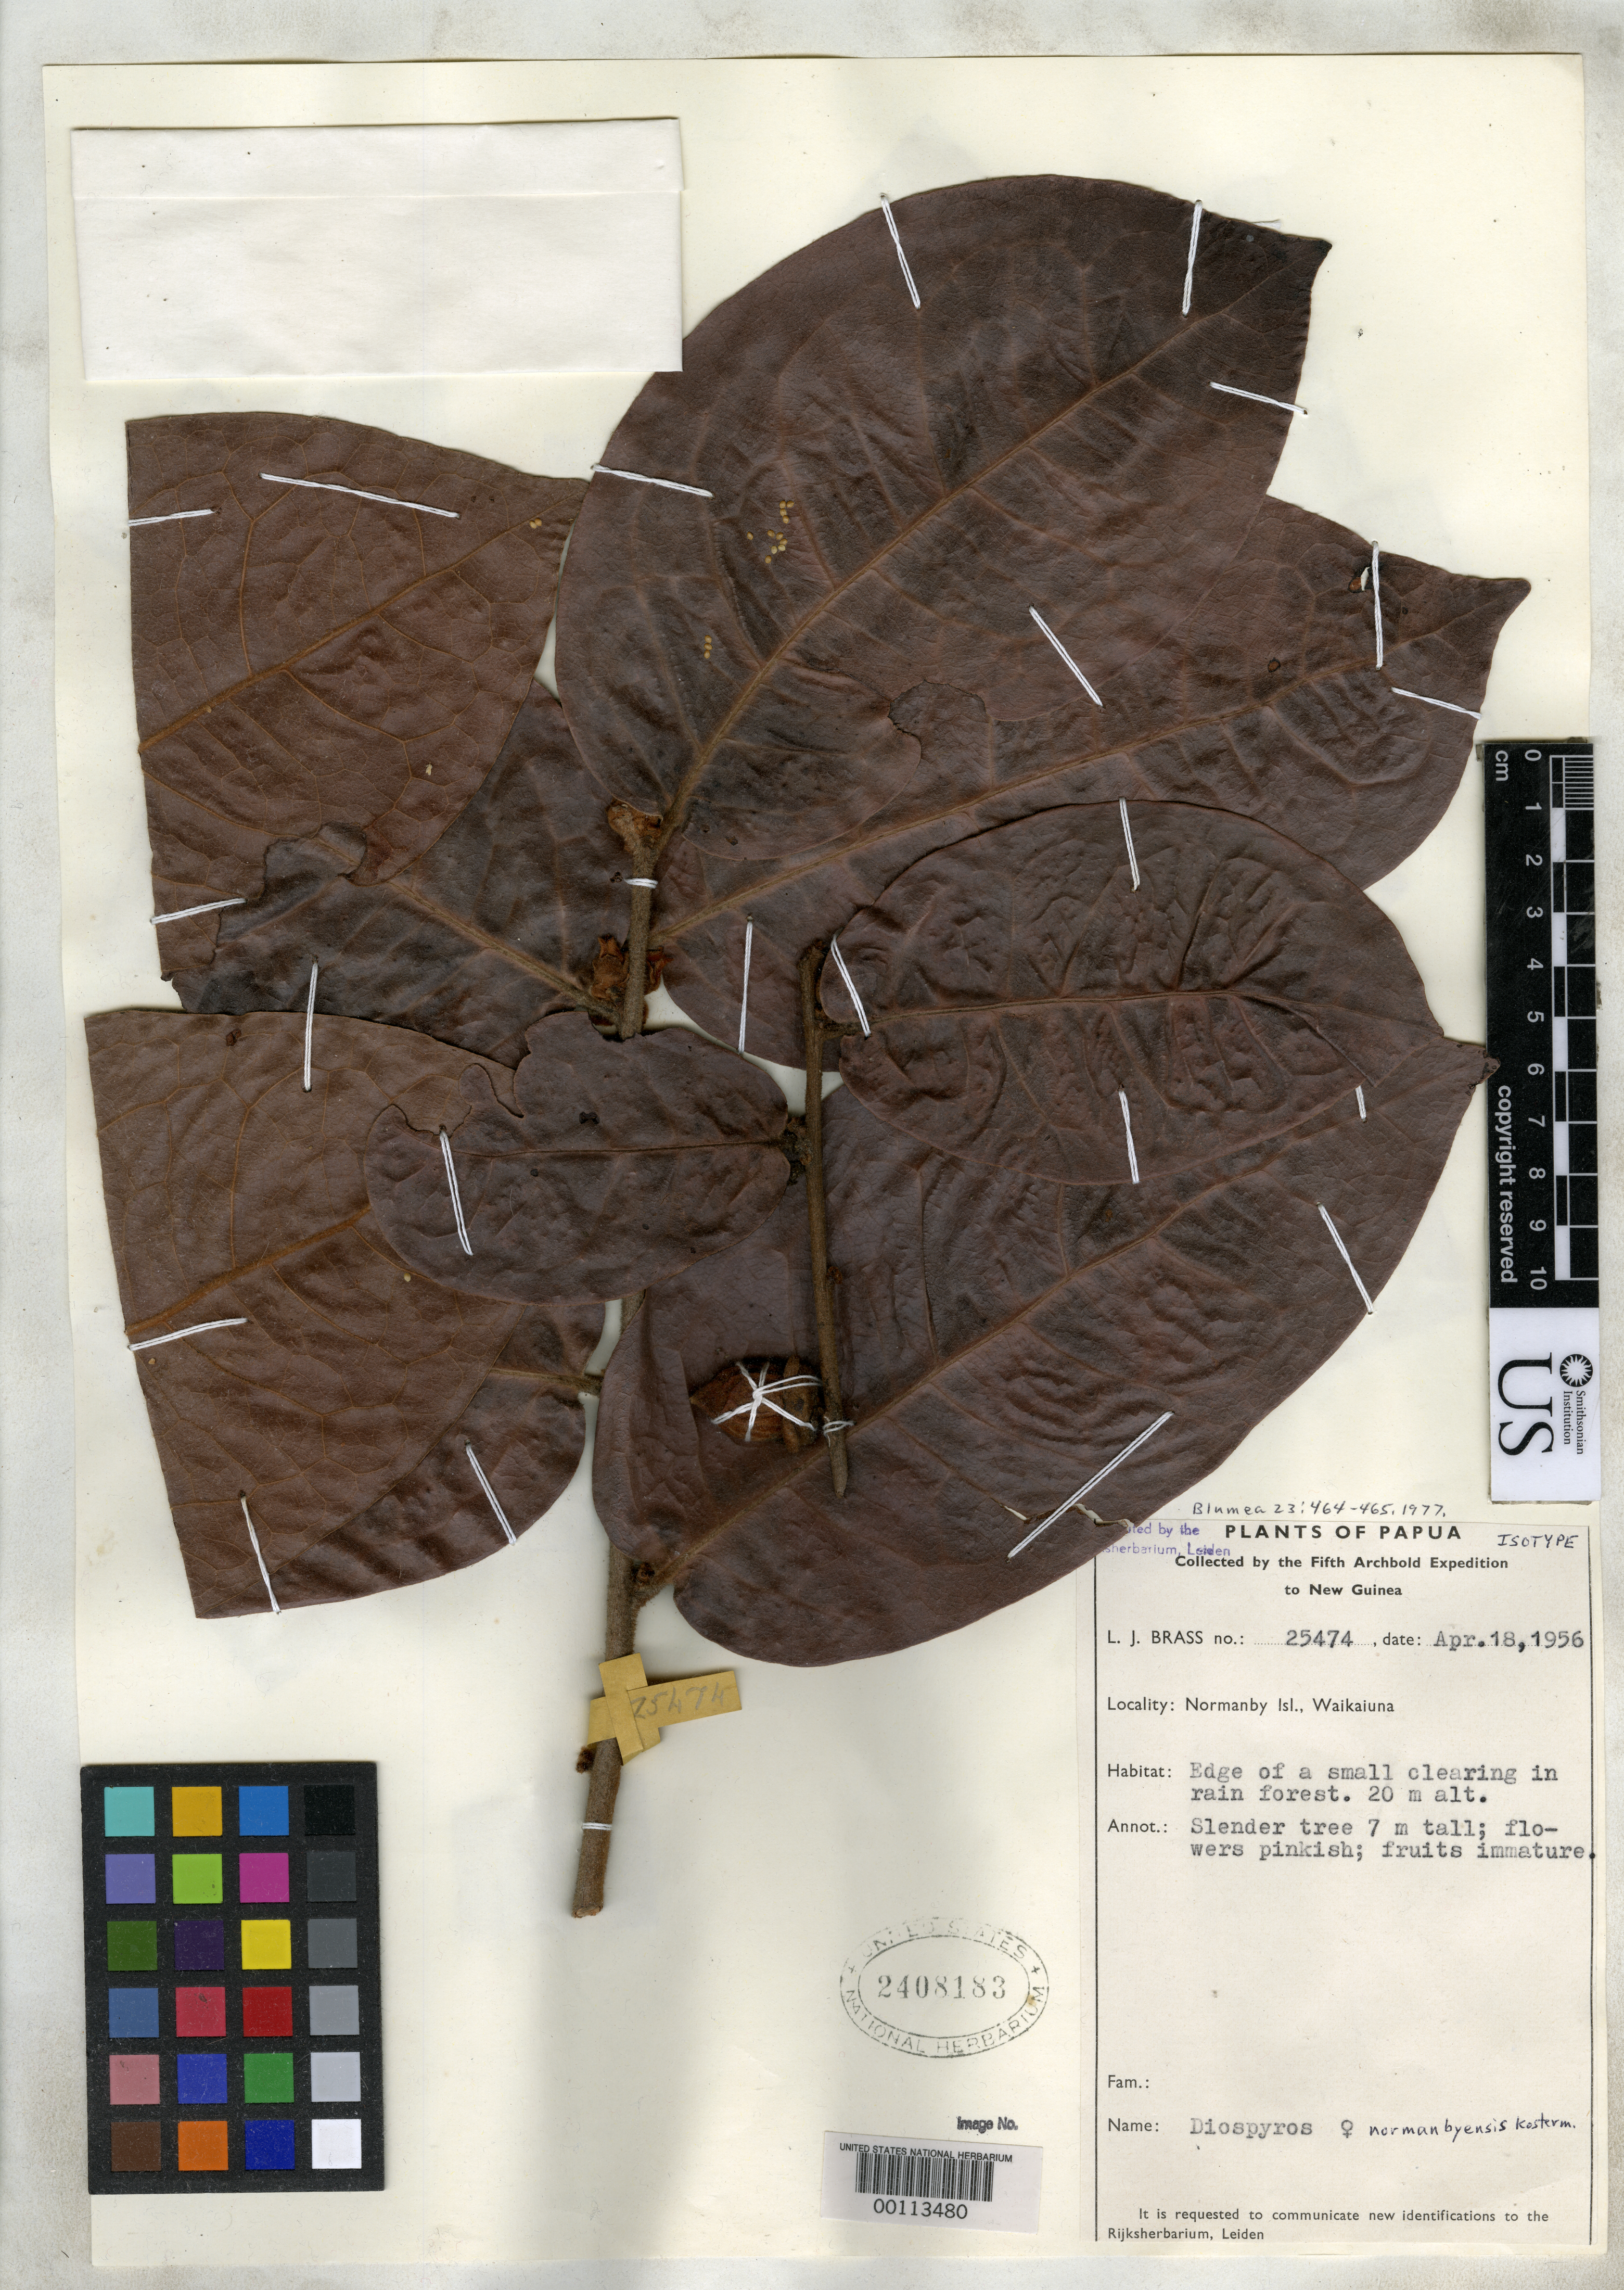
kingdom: Plantae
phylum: Tracheophyta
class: Magnoliopsida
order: Ericales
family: Ebenaceae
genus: Diospyros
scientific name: Diospyros normanbyensis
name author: Kosterm.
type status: Isotype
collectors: L. J. Brass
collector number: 25474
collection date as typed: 18 Apr 1956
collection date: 1956-04-18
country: Papua New Guinea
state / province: Milne Bay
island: Normanby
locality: Waikaiuna.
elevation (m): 20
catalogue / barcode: US 2408183